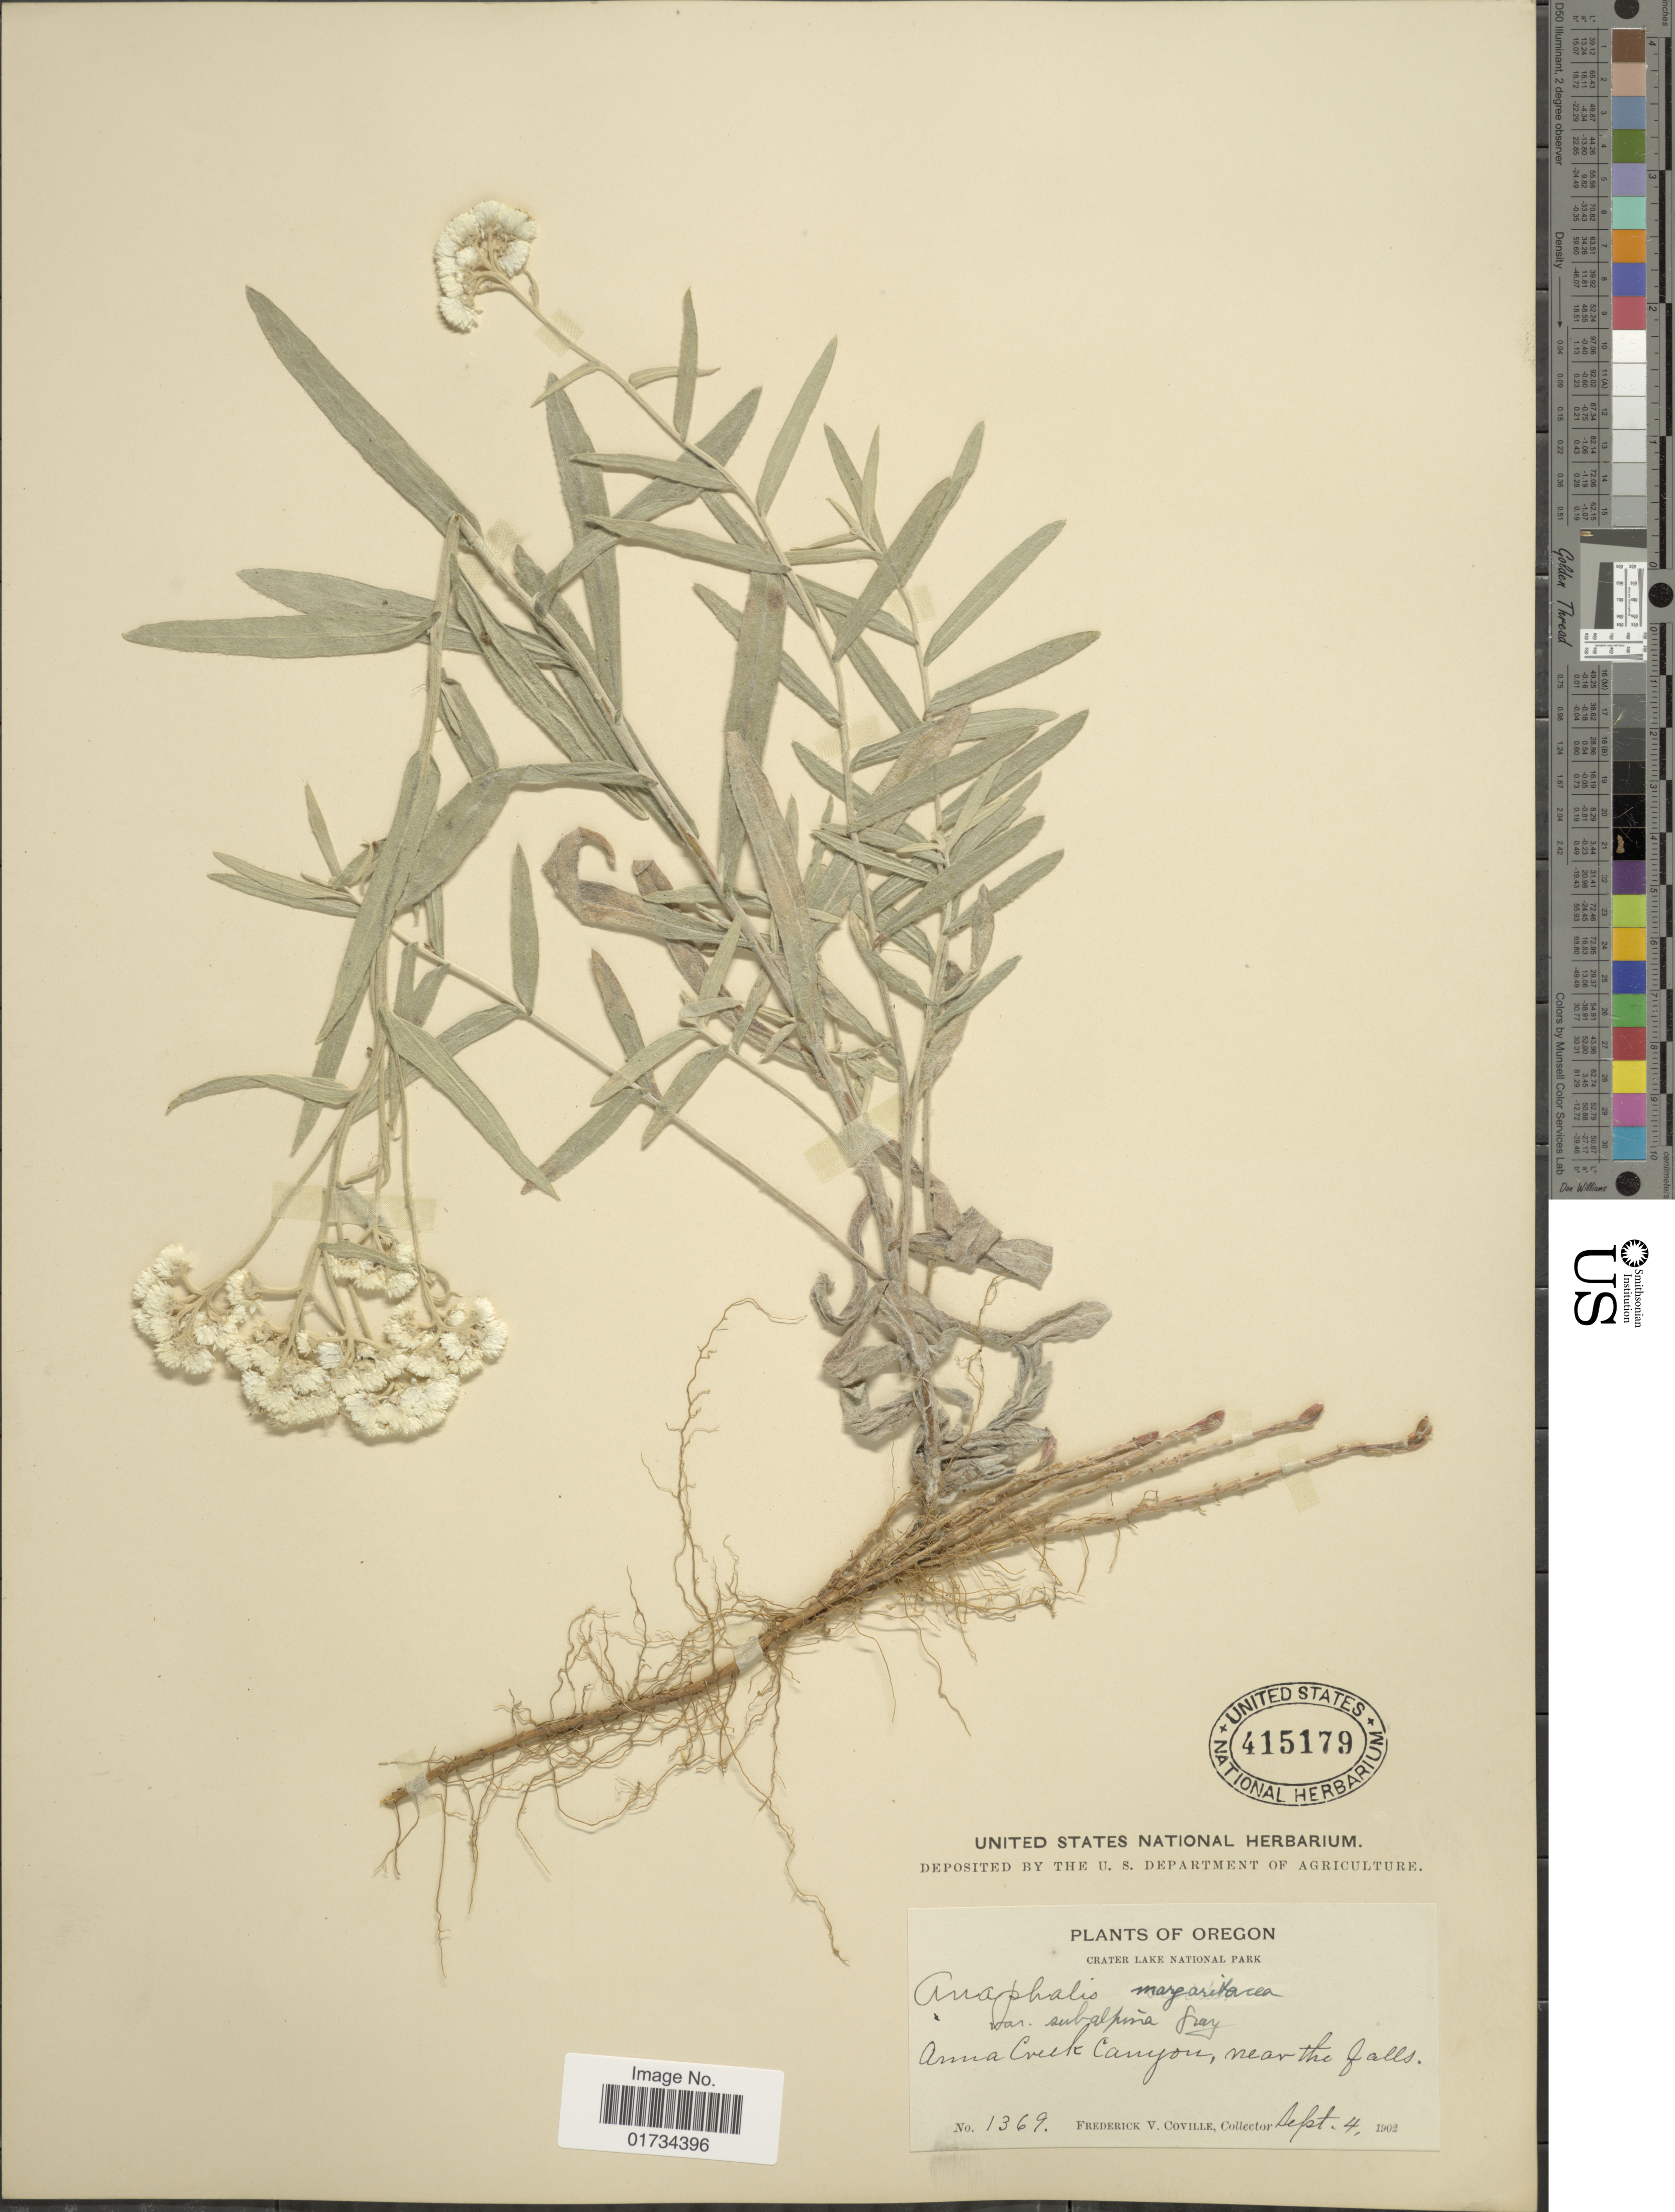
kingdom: Plantae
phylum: Tracheophyta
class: Magnoliopsida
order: Asterales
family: Asteraceae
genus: Anaphalis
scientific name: Anaphalis subalpina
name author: (A. Gray) Rydb.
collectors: F. V. Coville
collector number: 1369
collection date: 1902-09-04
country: United States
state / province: Oregon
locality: Crater Lake National Park. Anna Creek Canyon, near the falls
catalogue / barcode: US 415179